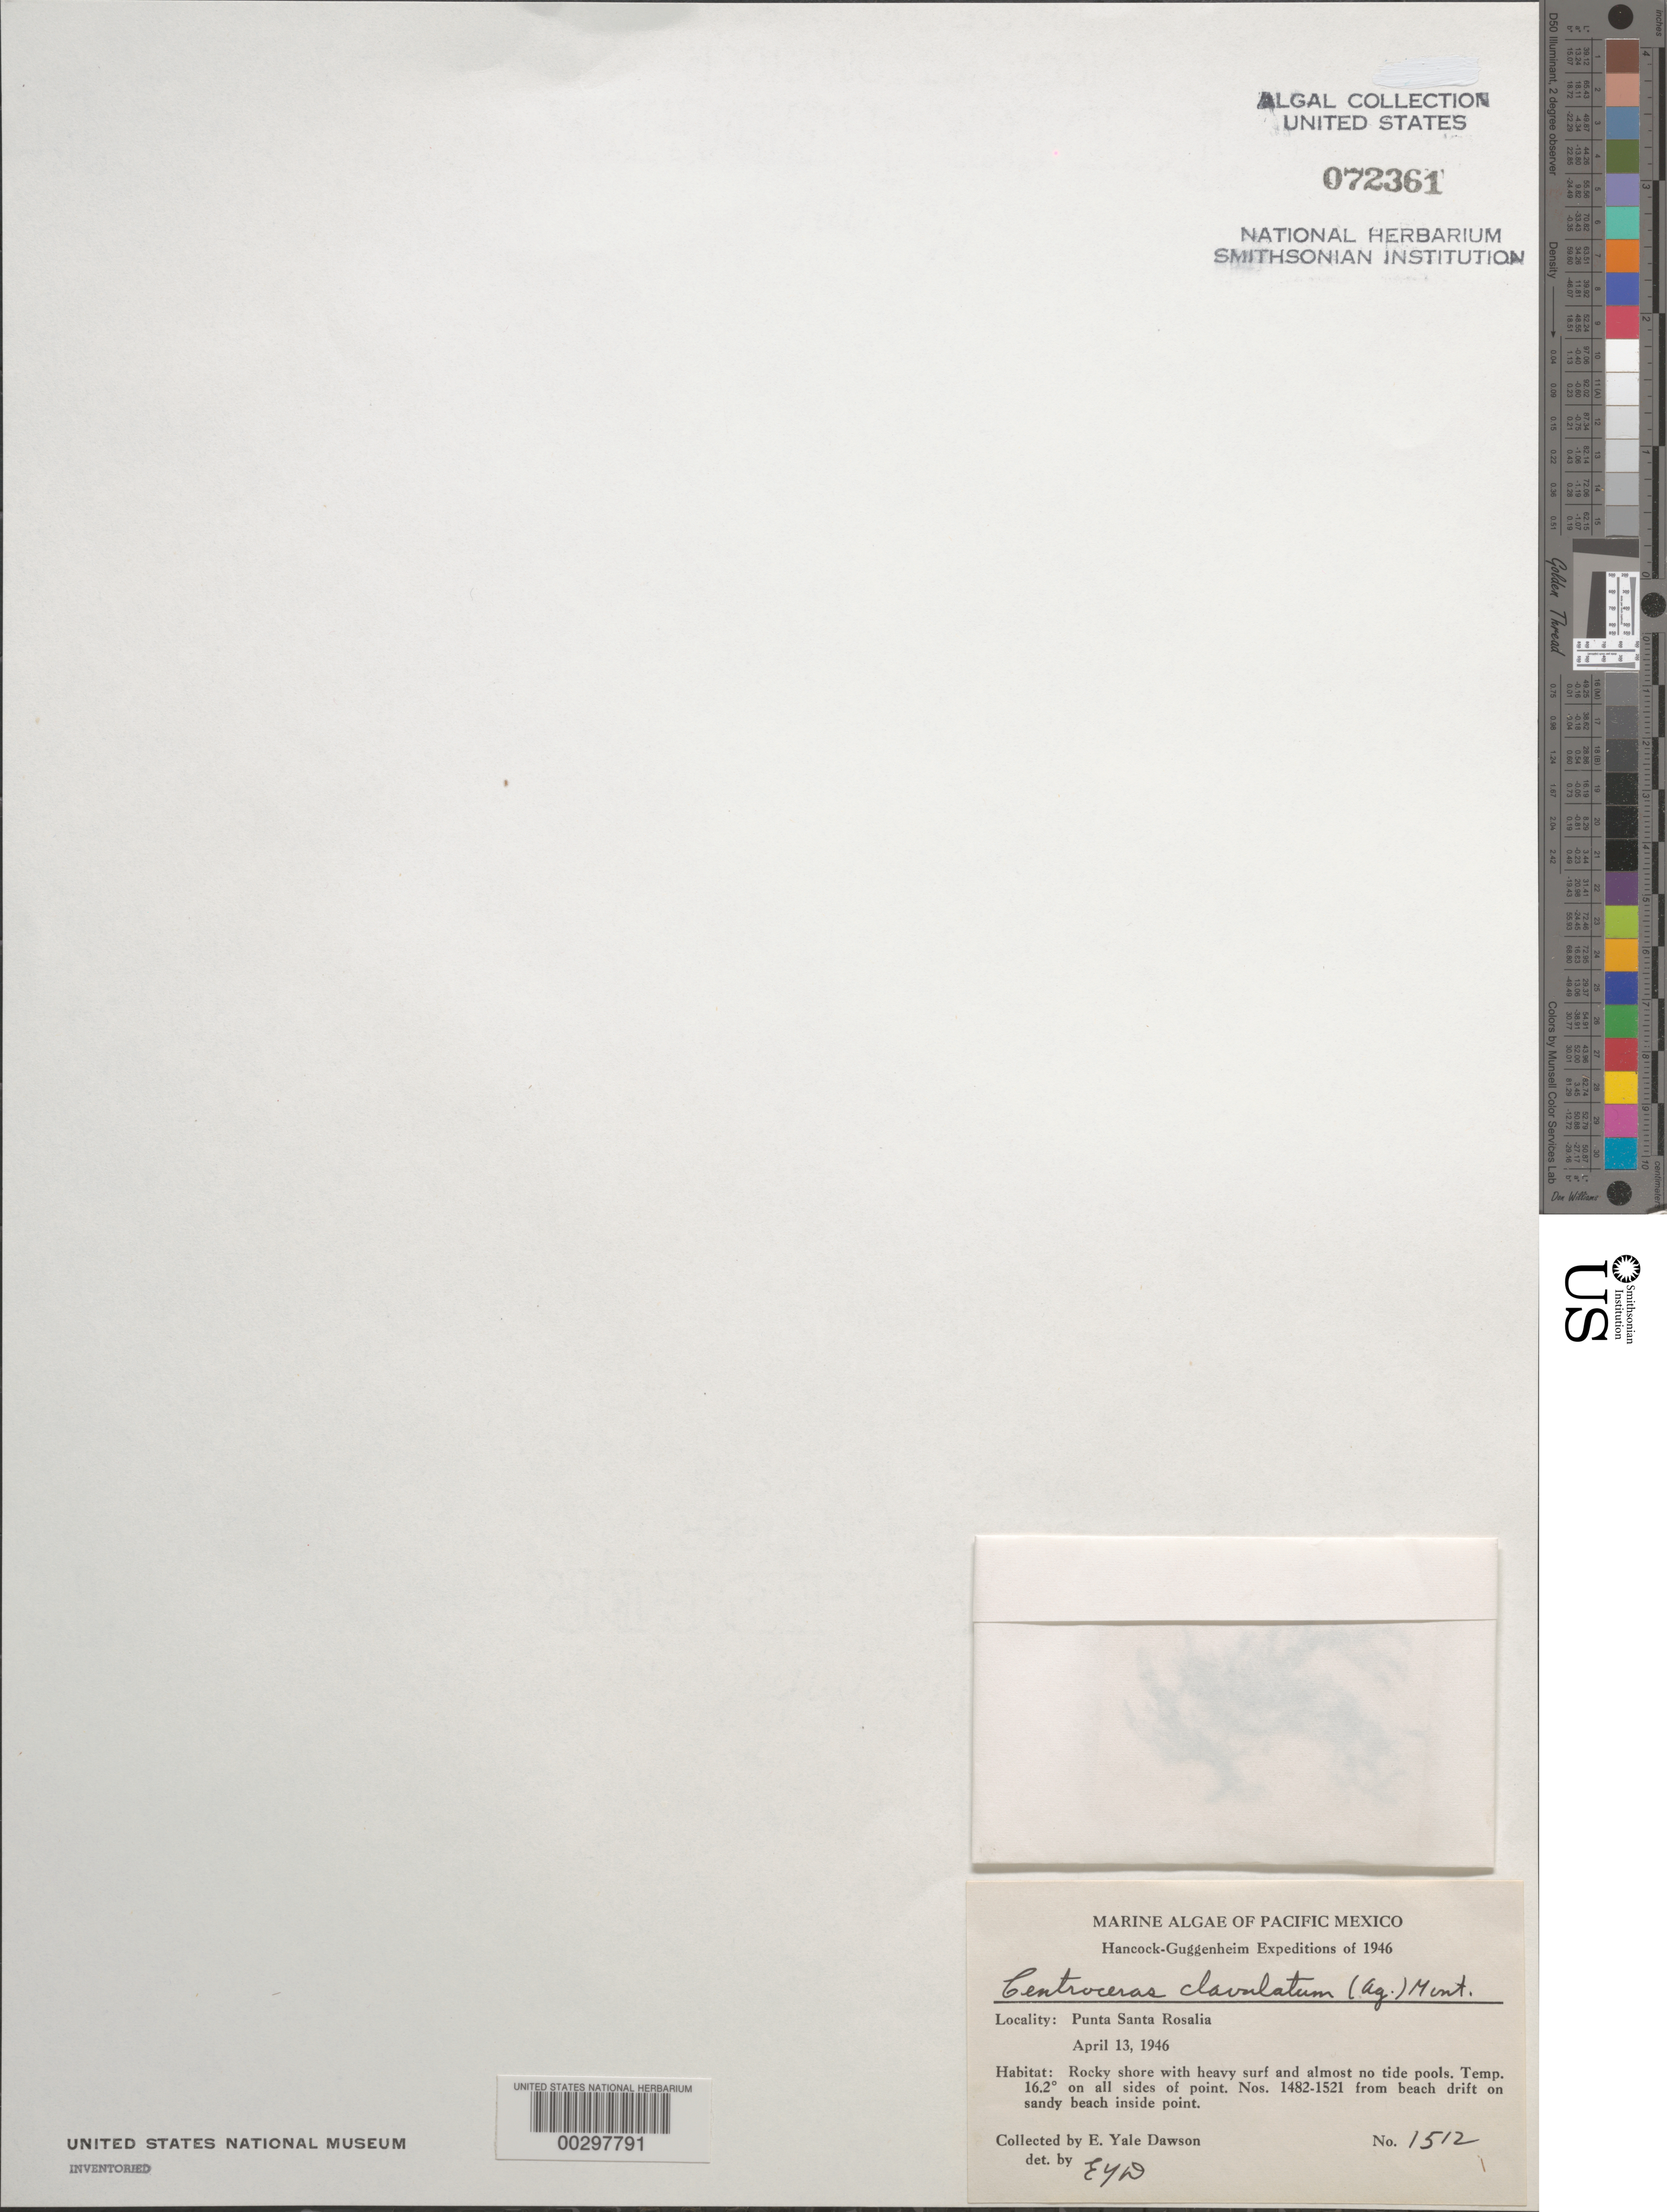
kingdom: Plantae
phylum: Rhodophyta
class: Florideophyceae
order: Ceramiales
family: Ceramiaceae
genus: Centroceras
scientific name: Centroceras clavulatum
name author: (C. Agardh) Mont.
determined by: Dawson, E. Y.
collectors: E. Y. Dawson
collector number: EYD 1512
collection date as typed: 13 Apr 1946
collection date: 1946-04-13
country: Mexico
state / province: Baja California Sur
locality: Punta Santa Rosalia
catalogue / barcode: US 72361